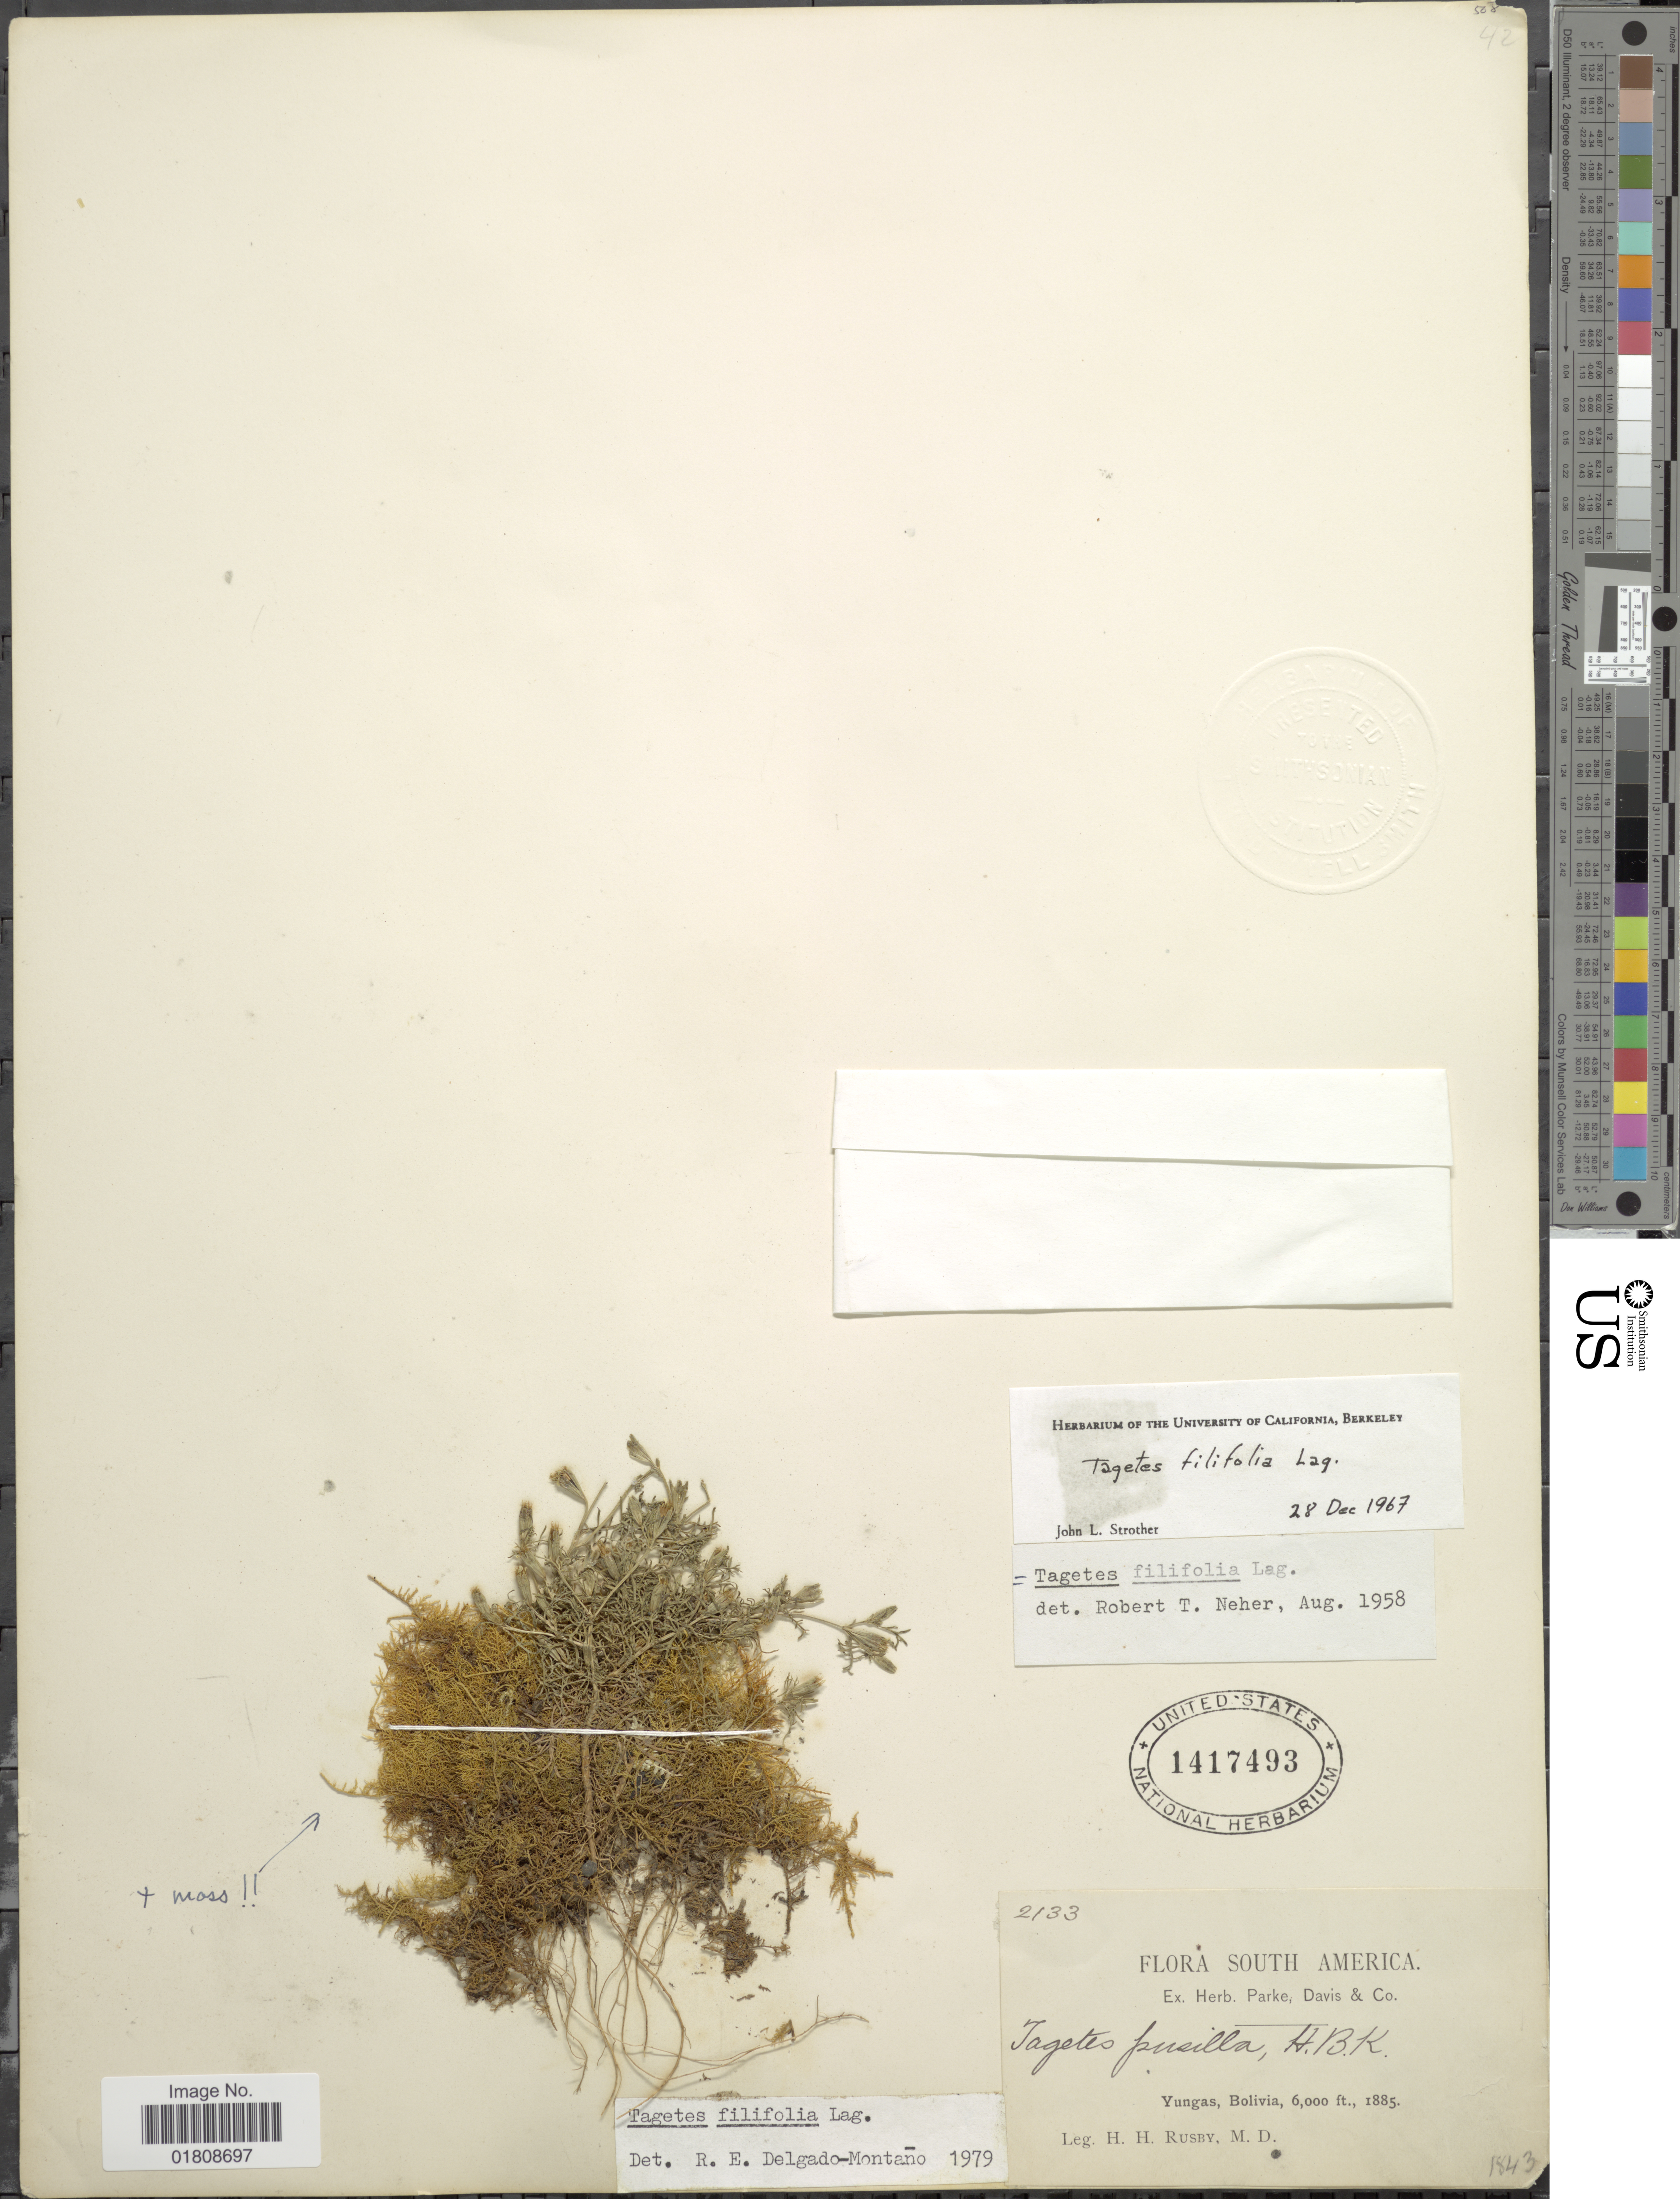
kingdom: Plantae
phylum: Tracheophyta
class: Magnoliopsida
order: Asterales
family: Asteraceae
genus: Tagetes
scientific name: Tagetes filifolia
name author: Lag.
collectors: H. H. Rusby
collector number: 2133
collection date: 1885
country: Bolivia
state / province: La Paz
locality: Yungas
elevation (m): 1829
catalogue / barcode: US 1417493